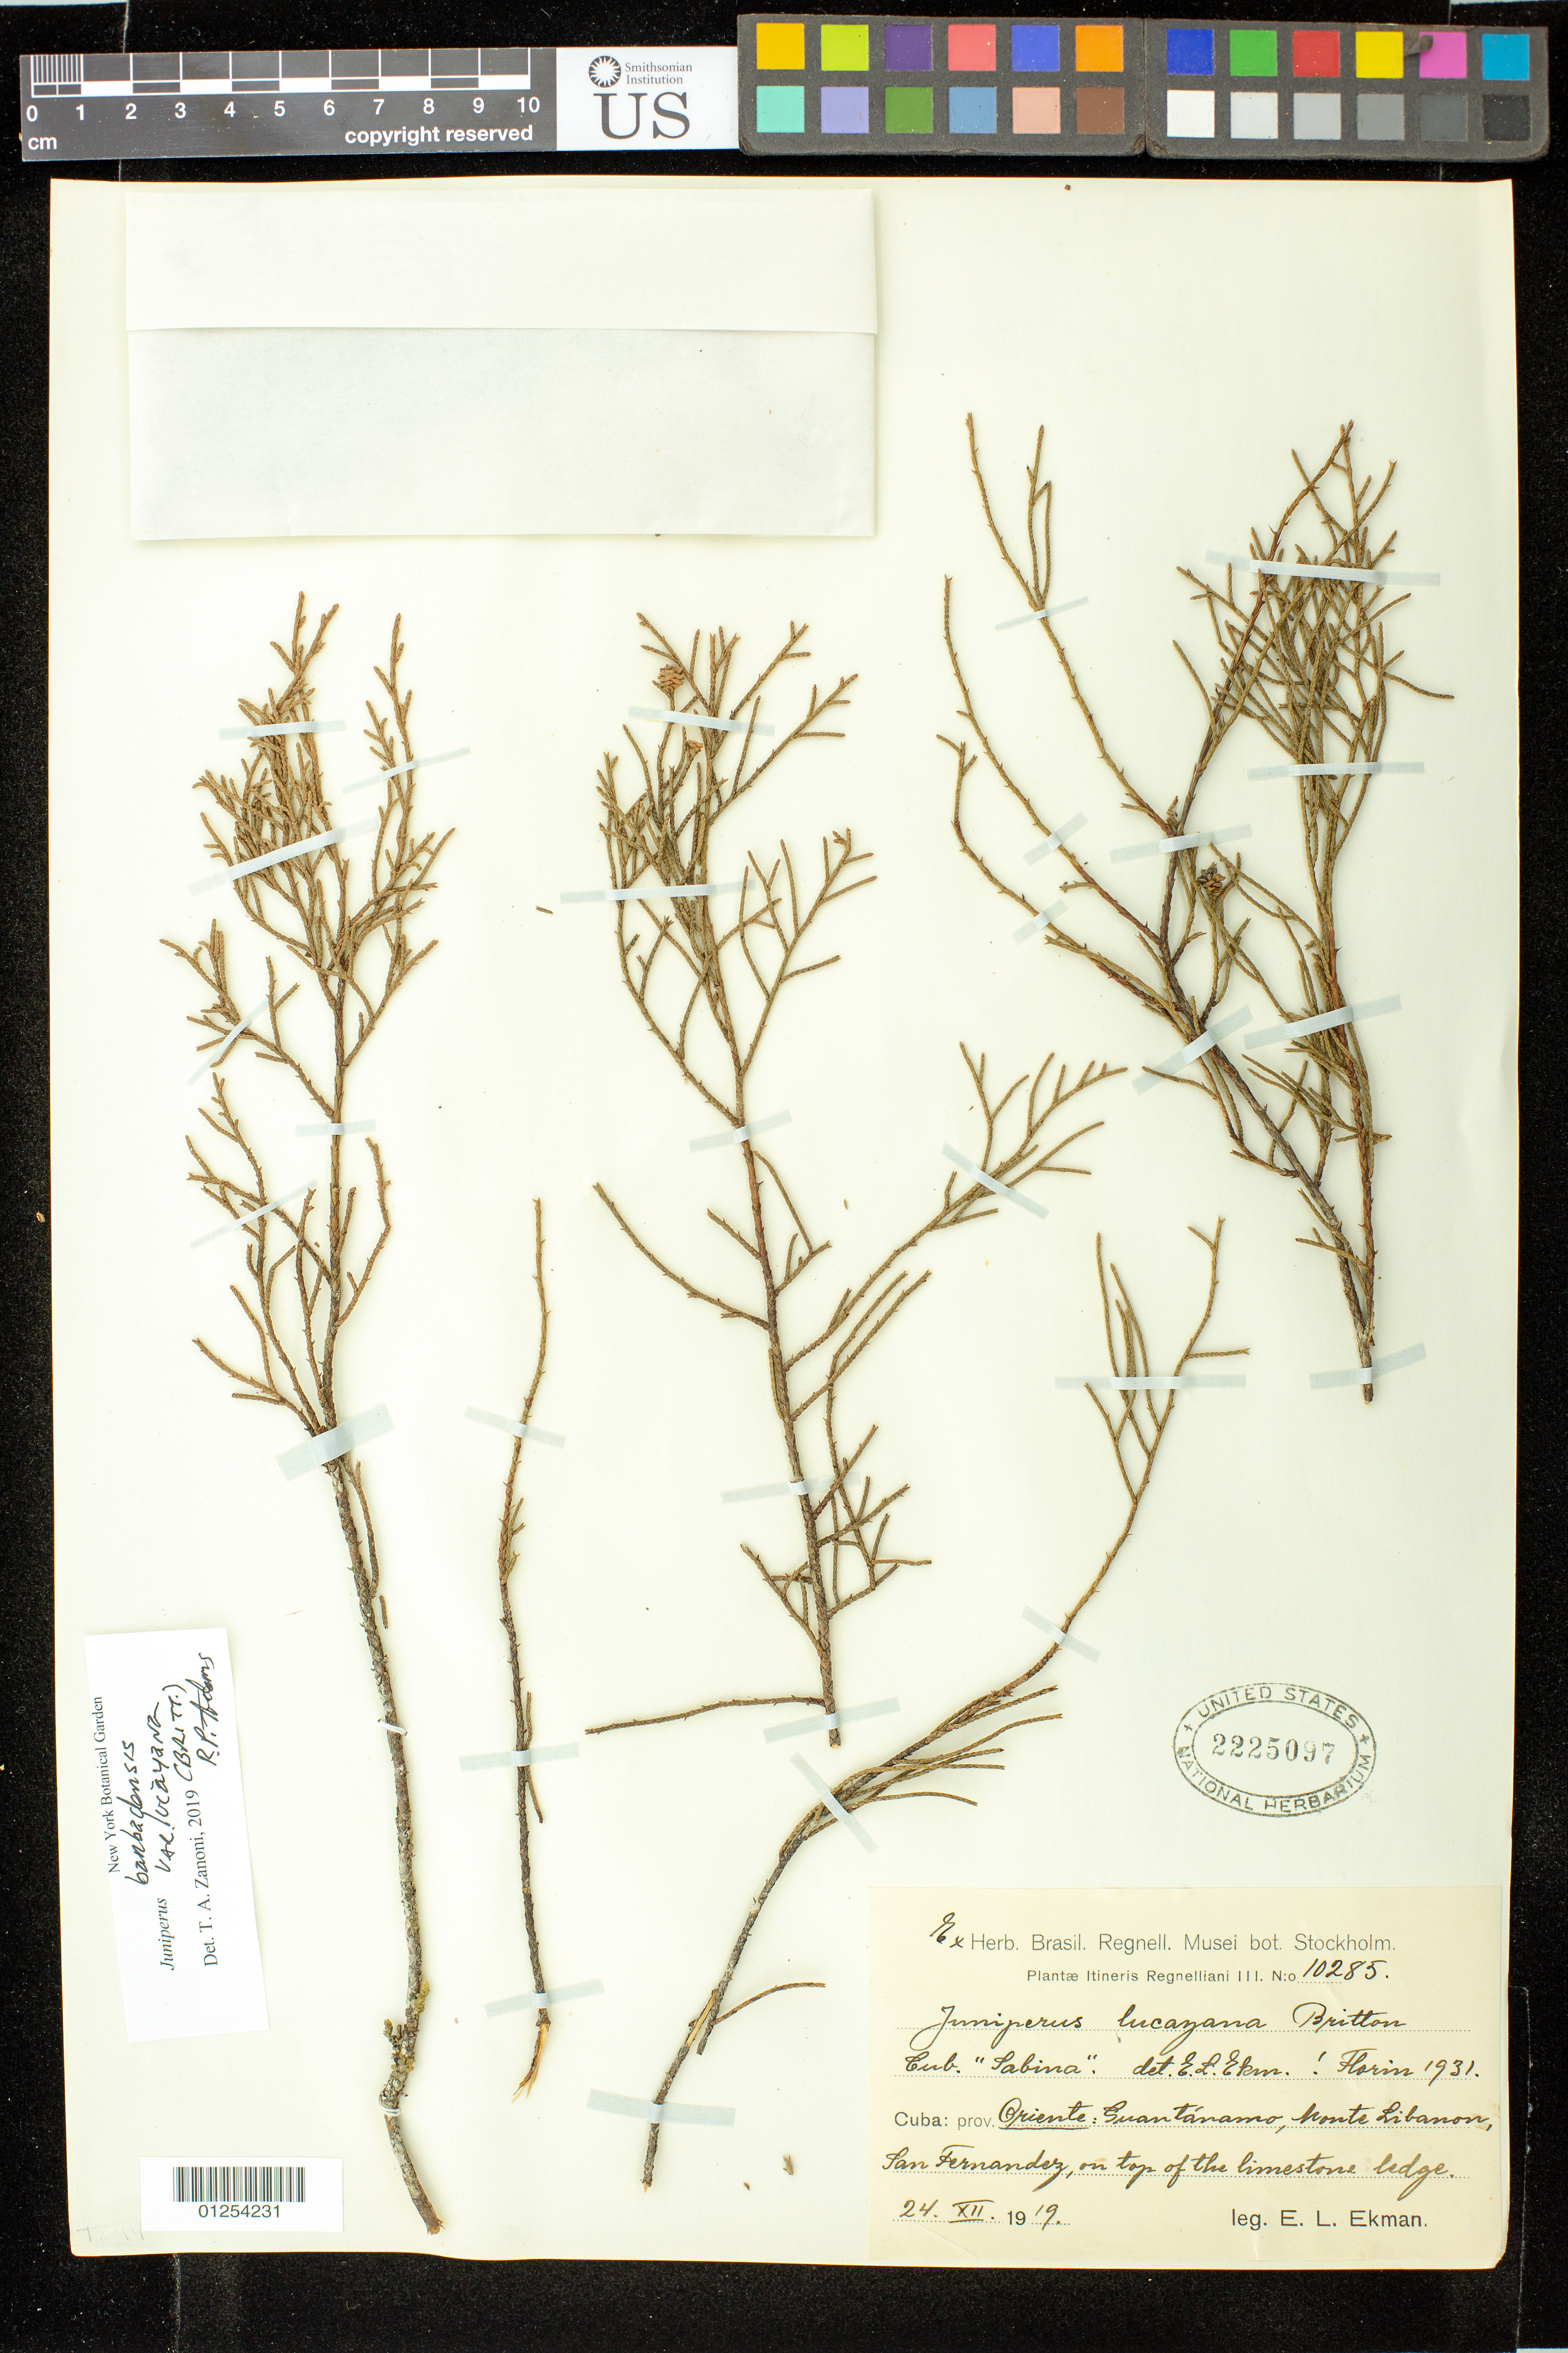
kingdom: Plantae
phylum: Tracheophyta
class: Pinopsida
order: Pinales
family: Cupressaceae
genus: Juniperus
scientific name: Juniperus barbadensis var. lucayana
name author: (Britton) R.P. Adams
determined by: Zanoni, T. A., (NY), New York Botanical Garden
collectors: E. L. Ekman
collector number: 10285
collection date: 1919-12-24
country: Cuba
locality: Guantanamo, Monte Libanon, San Fernandez, at the base of a limestone ledge.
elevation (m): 700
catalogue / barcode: US 2225097